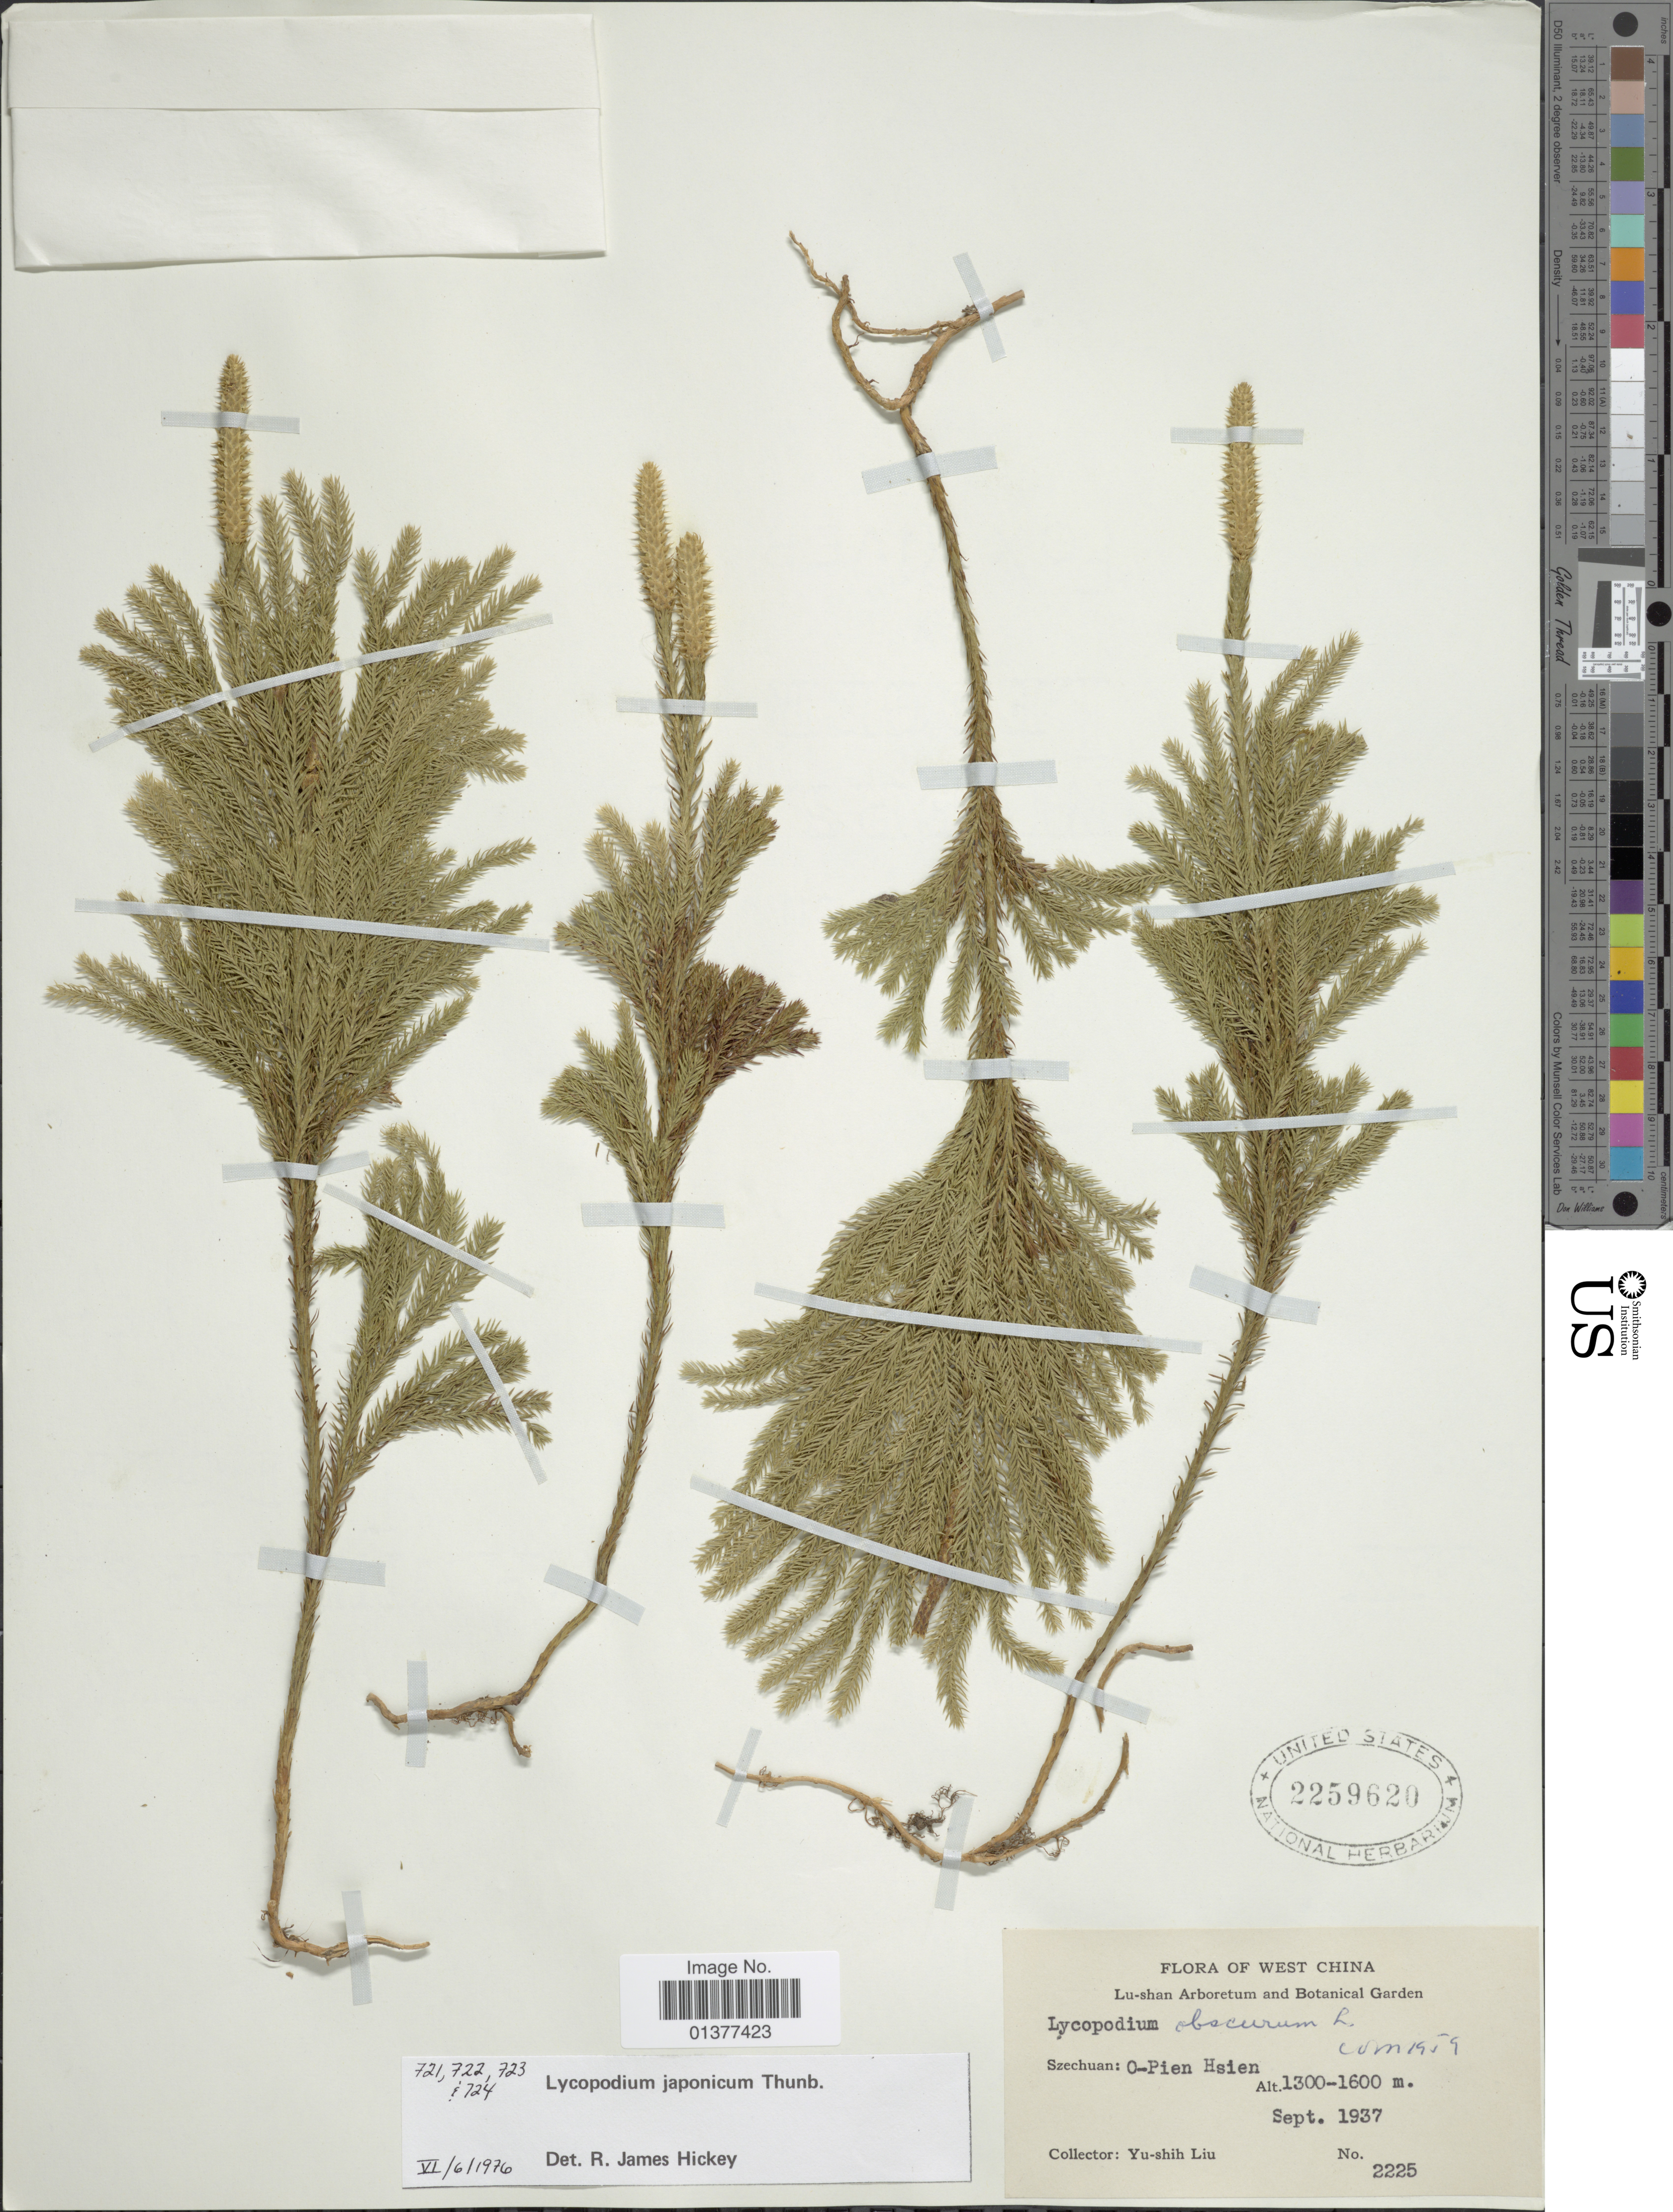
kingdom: Plantae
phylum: Tracheophyta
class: Lycopodiopsida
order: Lycopodiales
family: Lycopodiaceae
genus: Lycopodium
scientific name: Lycopodium japonicum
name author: Thunb.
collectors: Y.-S. Liu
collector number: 2225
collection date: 1937-09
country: China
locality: Szechuan: O-Pien Hsien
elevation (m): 1300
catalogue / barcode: US 2259620